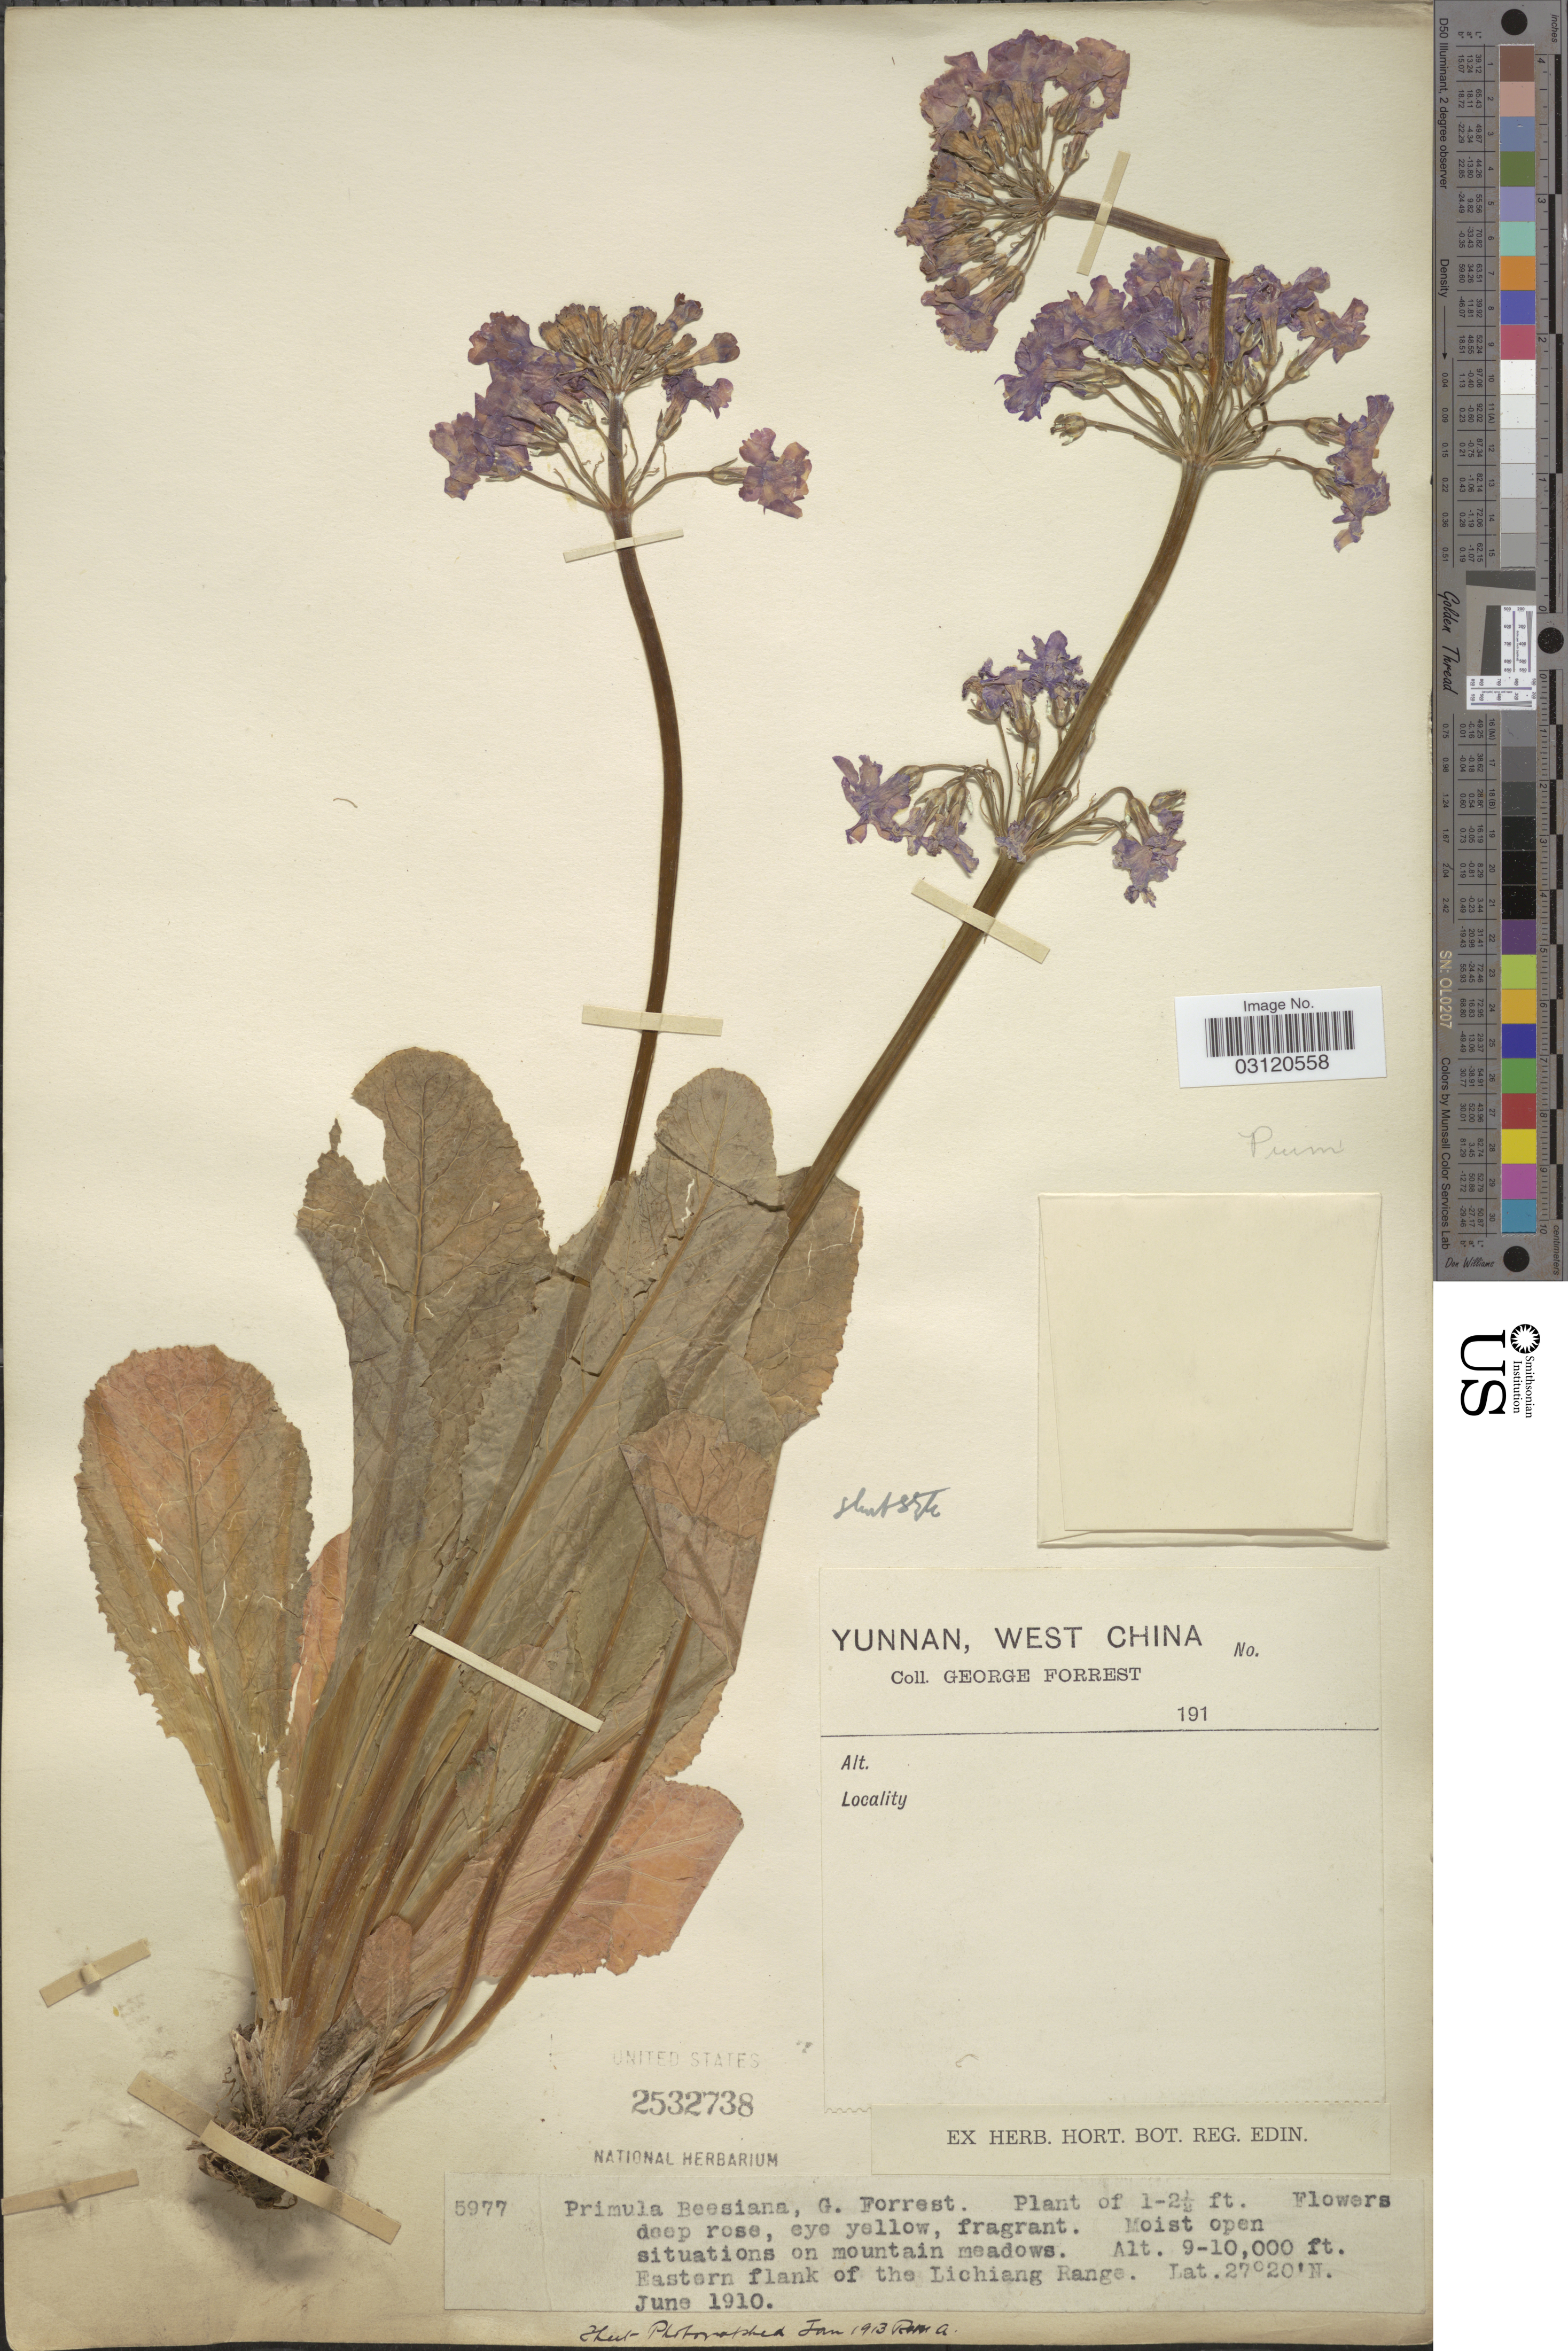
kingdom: Plantae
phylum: Tracheophyta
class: Magnoliopsida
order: Ericales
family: Primulaceae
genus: Primula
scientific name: Primula beesiana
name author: Forrest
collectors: G. Forrest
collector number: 5977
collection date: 1910-06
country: China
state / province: Yunnan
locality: West China, Eastern flank of the Lichiang Range.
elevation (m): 2743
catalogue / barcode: US 2532738